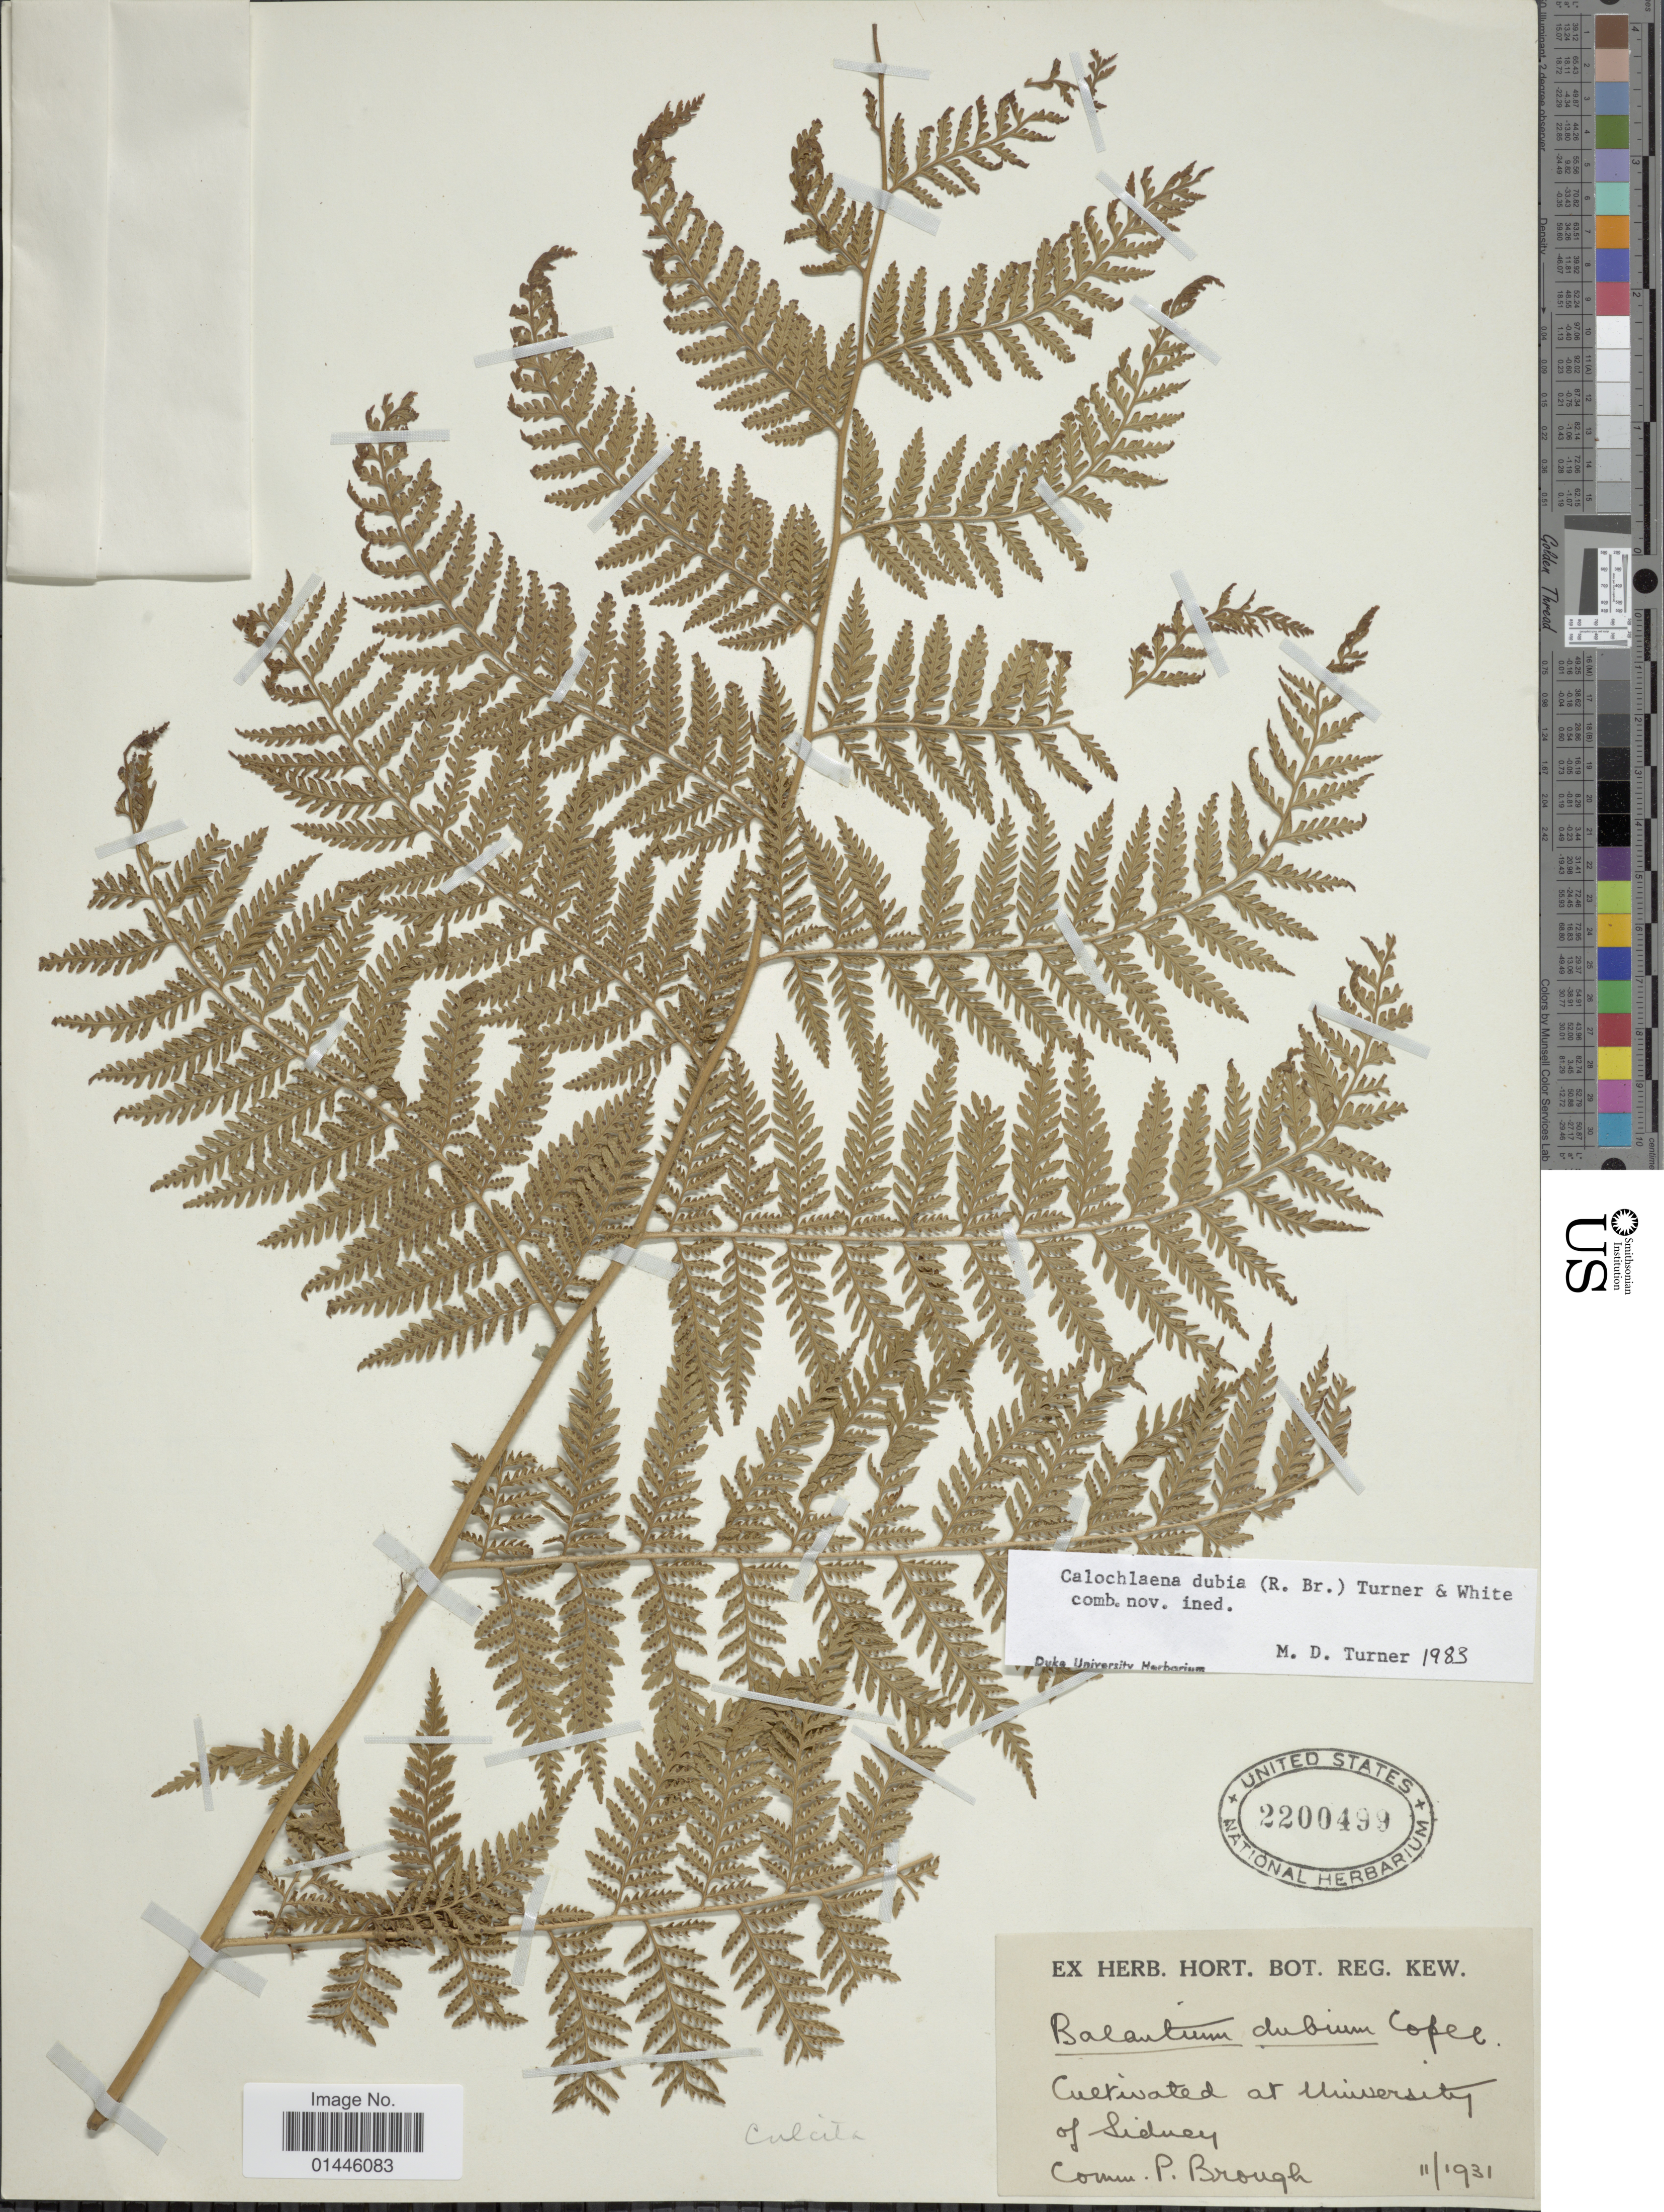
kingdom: Plantae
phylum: Tracheophyta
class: Polypodiopsida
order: Cyatheales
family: Dicksoniaceae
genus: Calochlaena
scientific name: Calochlaena dubia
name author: (R. Br.) M.D. Turner & R.A. White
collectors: ex herb. Hort. Reg. Kew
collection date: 1931-11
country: Australia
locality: Cultivated at University of Sidney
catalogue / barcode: US 2200499